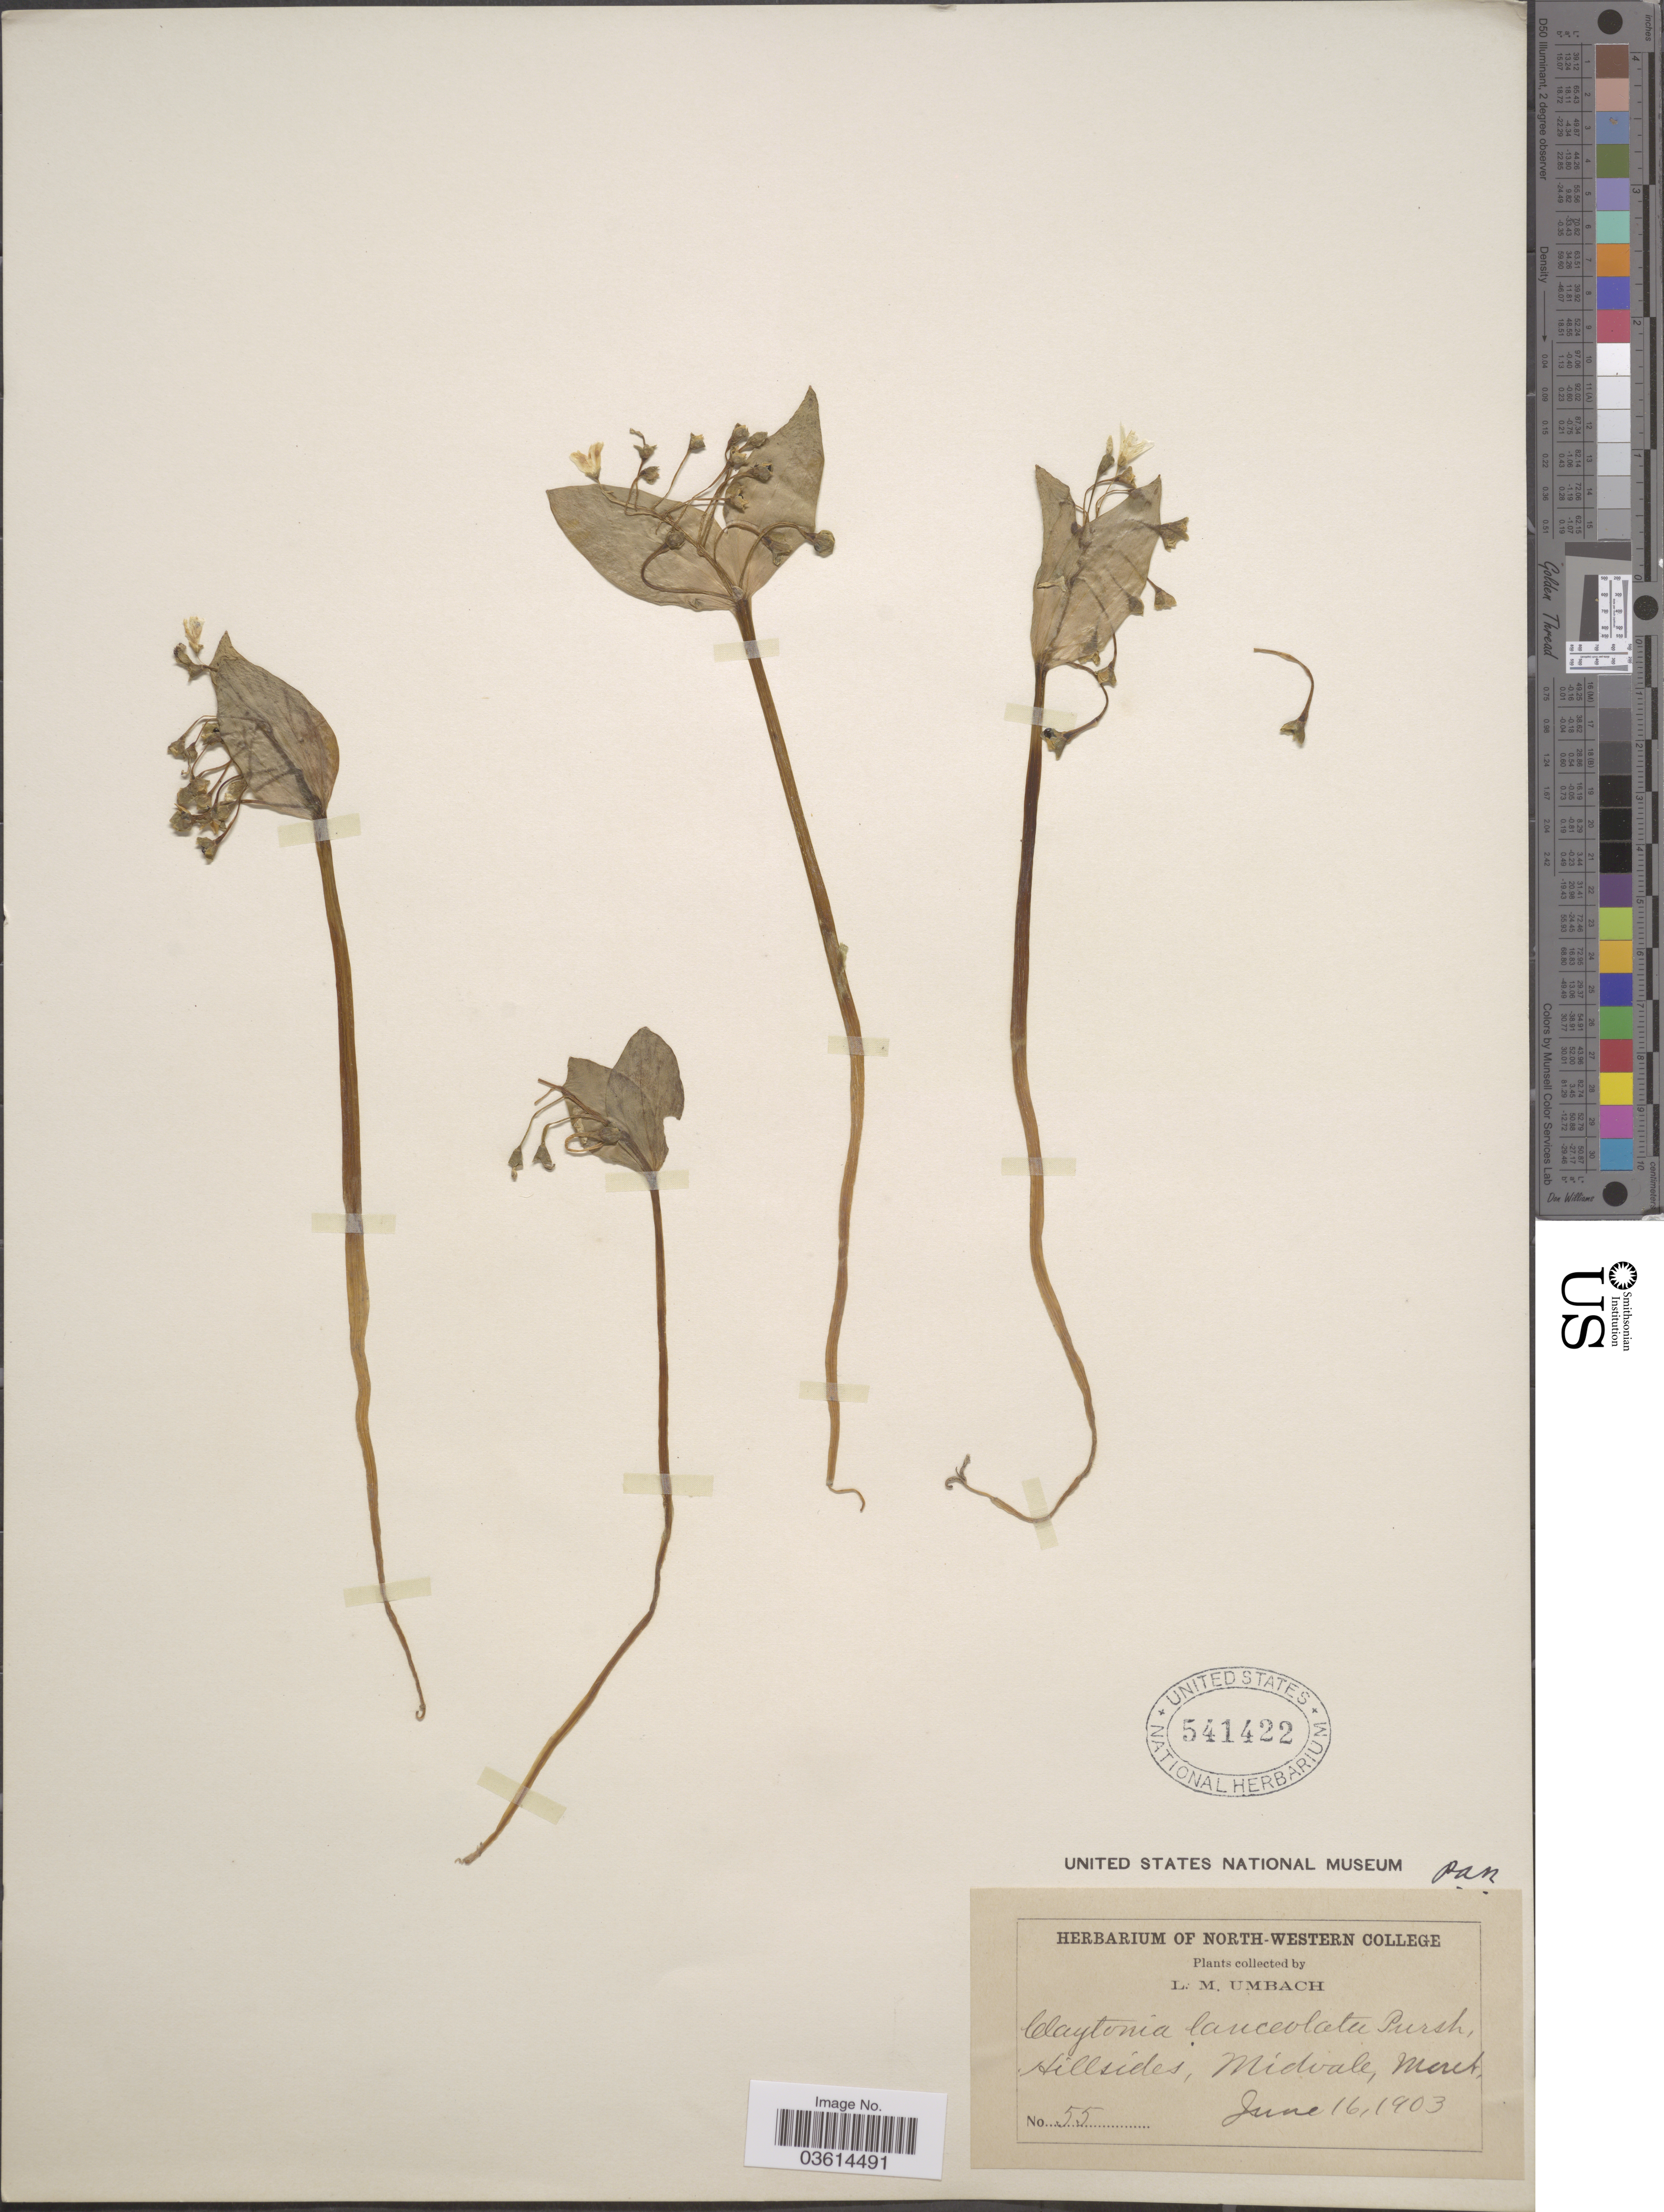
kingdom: Plantae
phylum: Tracheophyta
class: Magnoliopsida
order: Caryophyllales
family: Montiaceae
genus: Claytonia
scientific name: Claytonia lanceolata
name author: Pursh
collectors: L. M. Umbach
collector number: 55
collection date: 1903-06-16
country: United States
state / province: Montana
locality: Hillsides, Midvale.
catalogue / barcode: US 541422